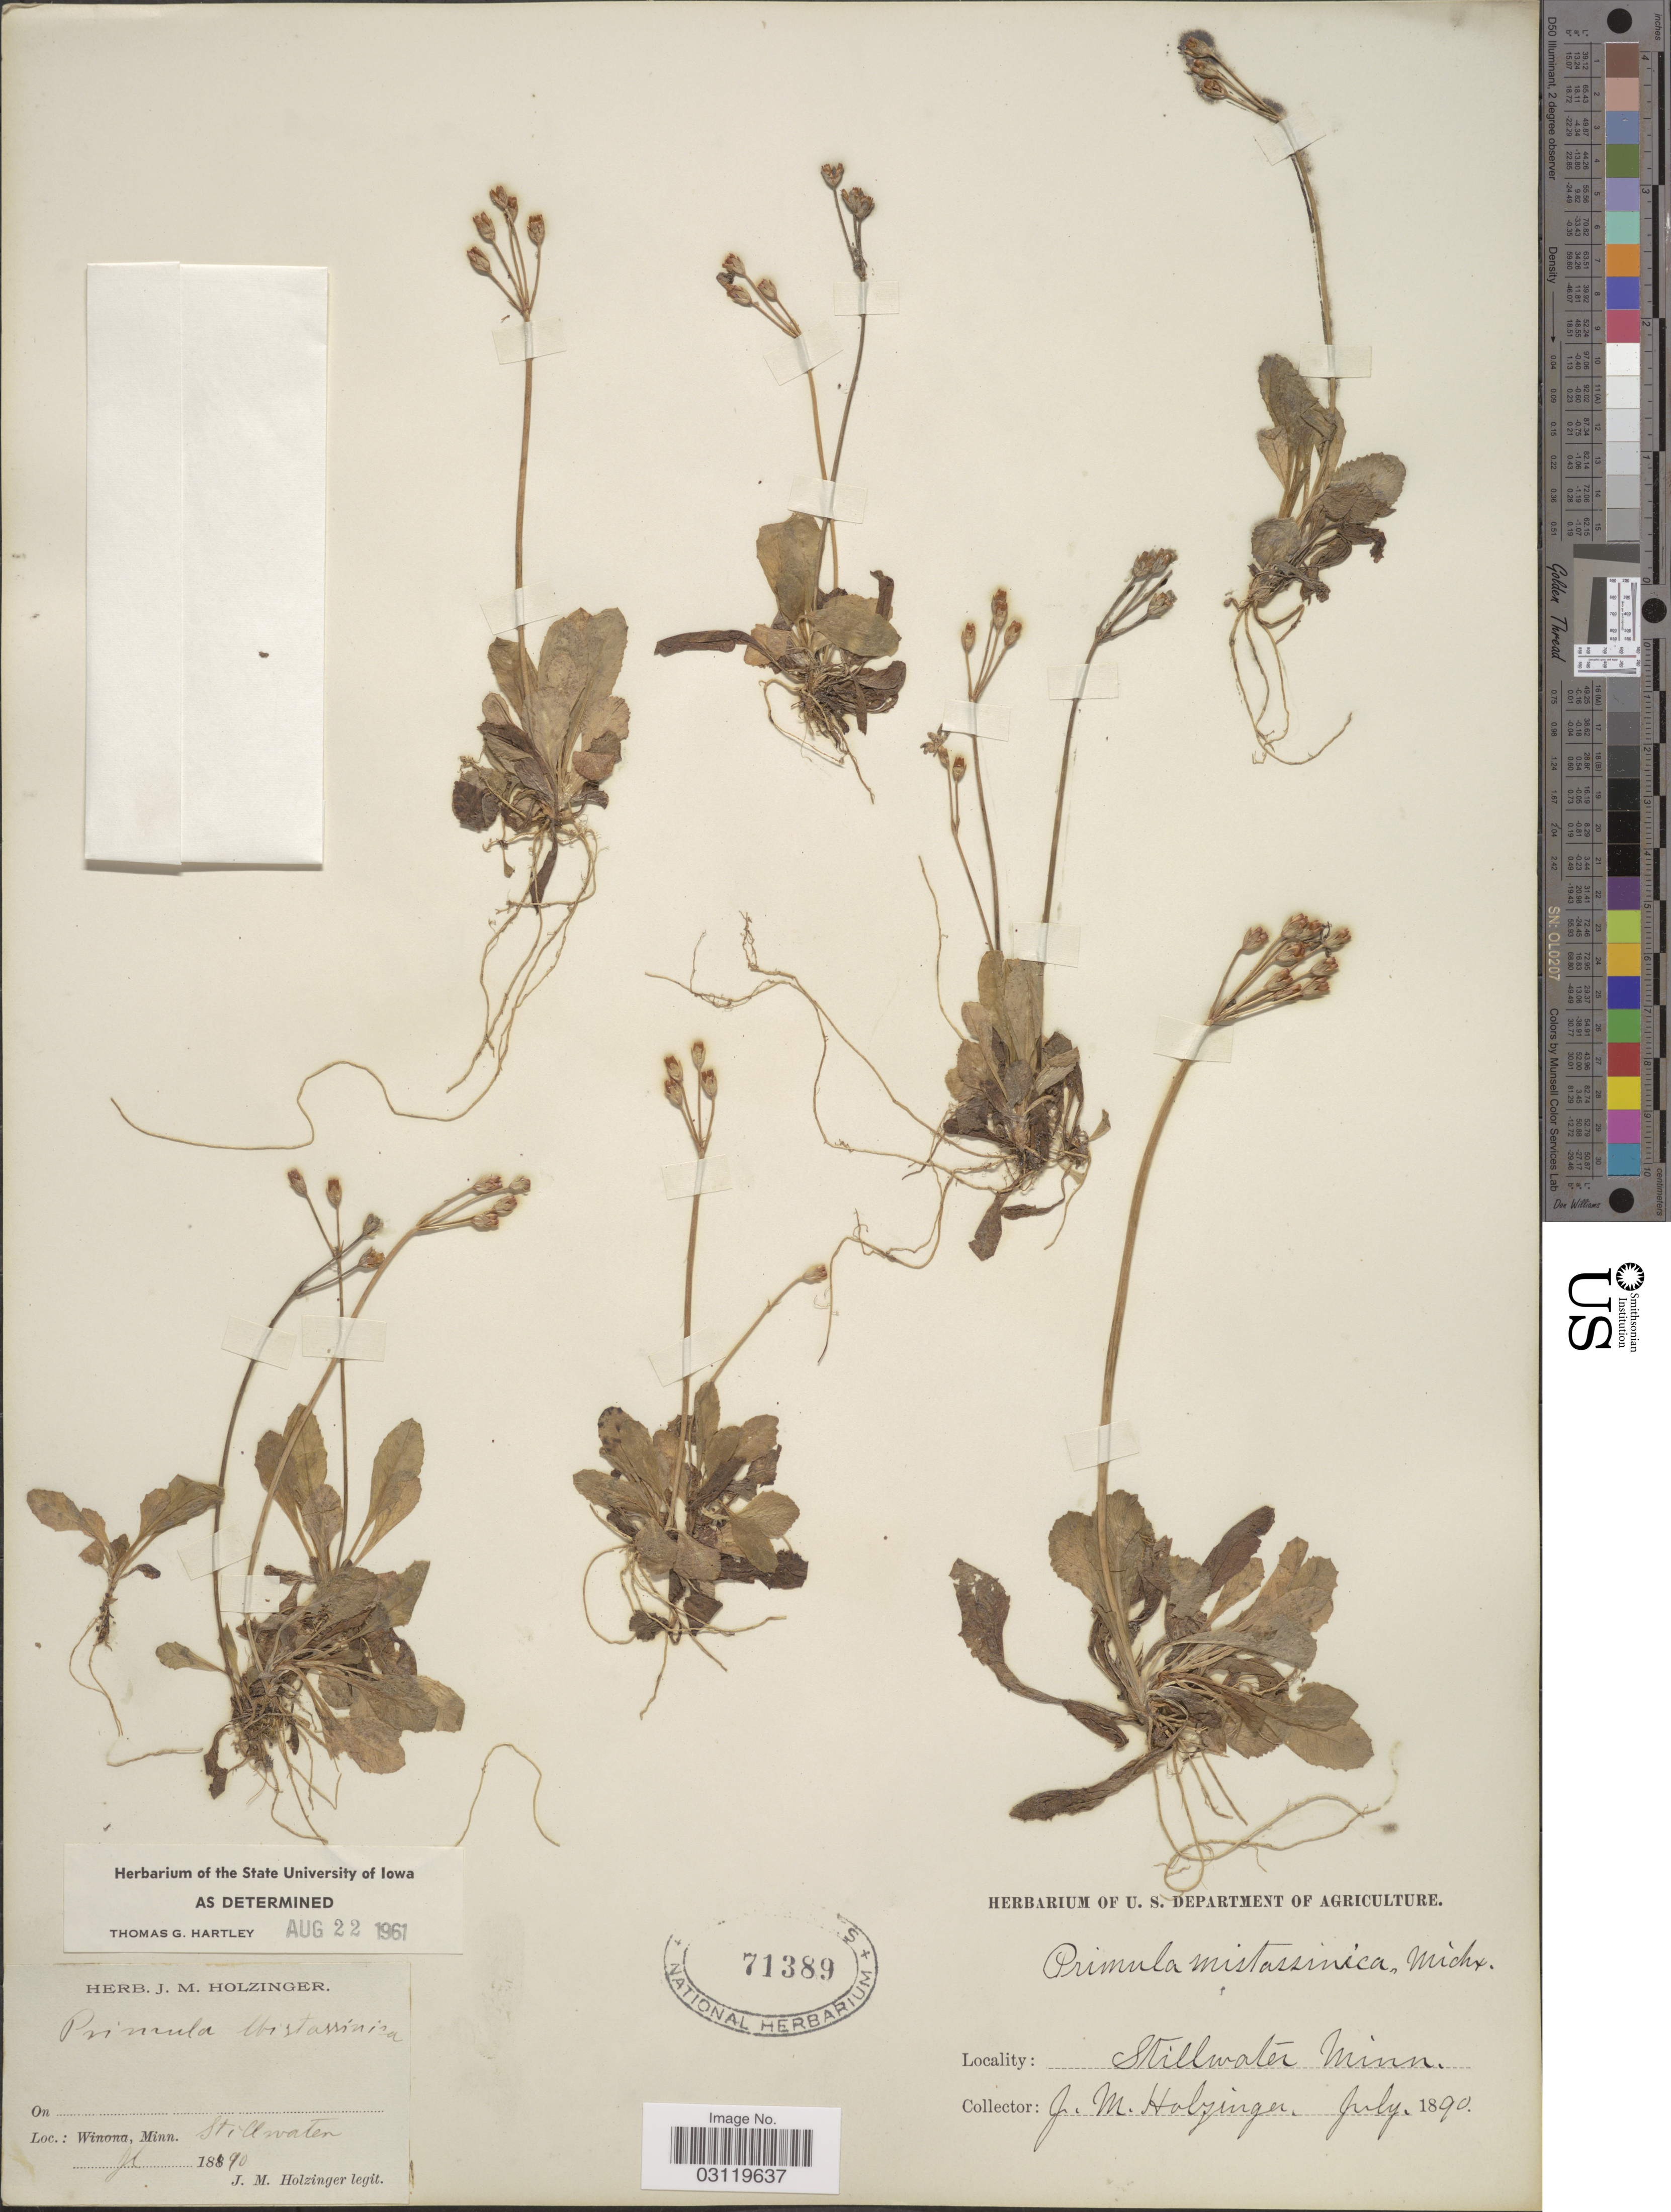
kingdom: Plantae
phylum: Tracheophyta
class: Magnoliopsida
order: Ericales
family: Primulaceae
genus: Primula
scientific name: Primula mistassinica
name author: Michx.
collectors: J. M. Holzinger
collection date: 1890-07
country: United States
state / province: Minnesota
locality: Stillwater.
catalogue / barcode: US 71389